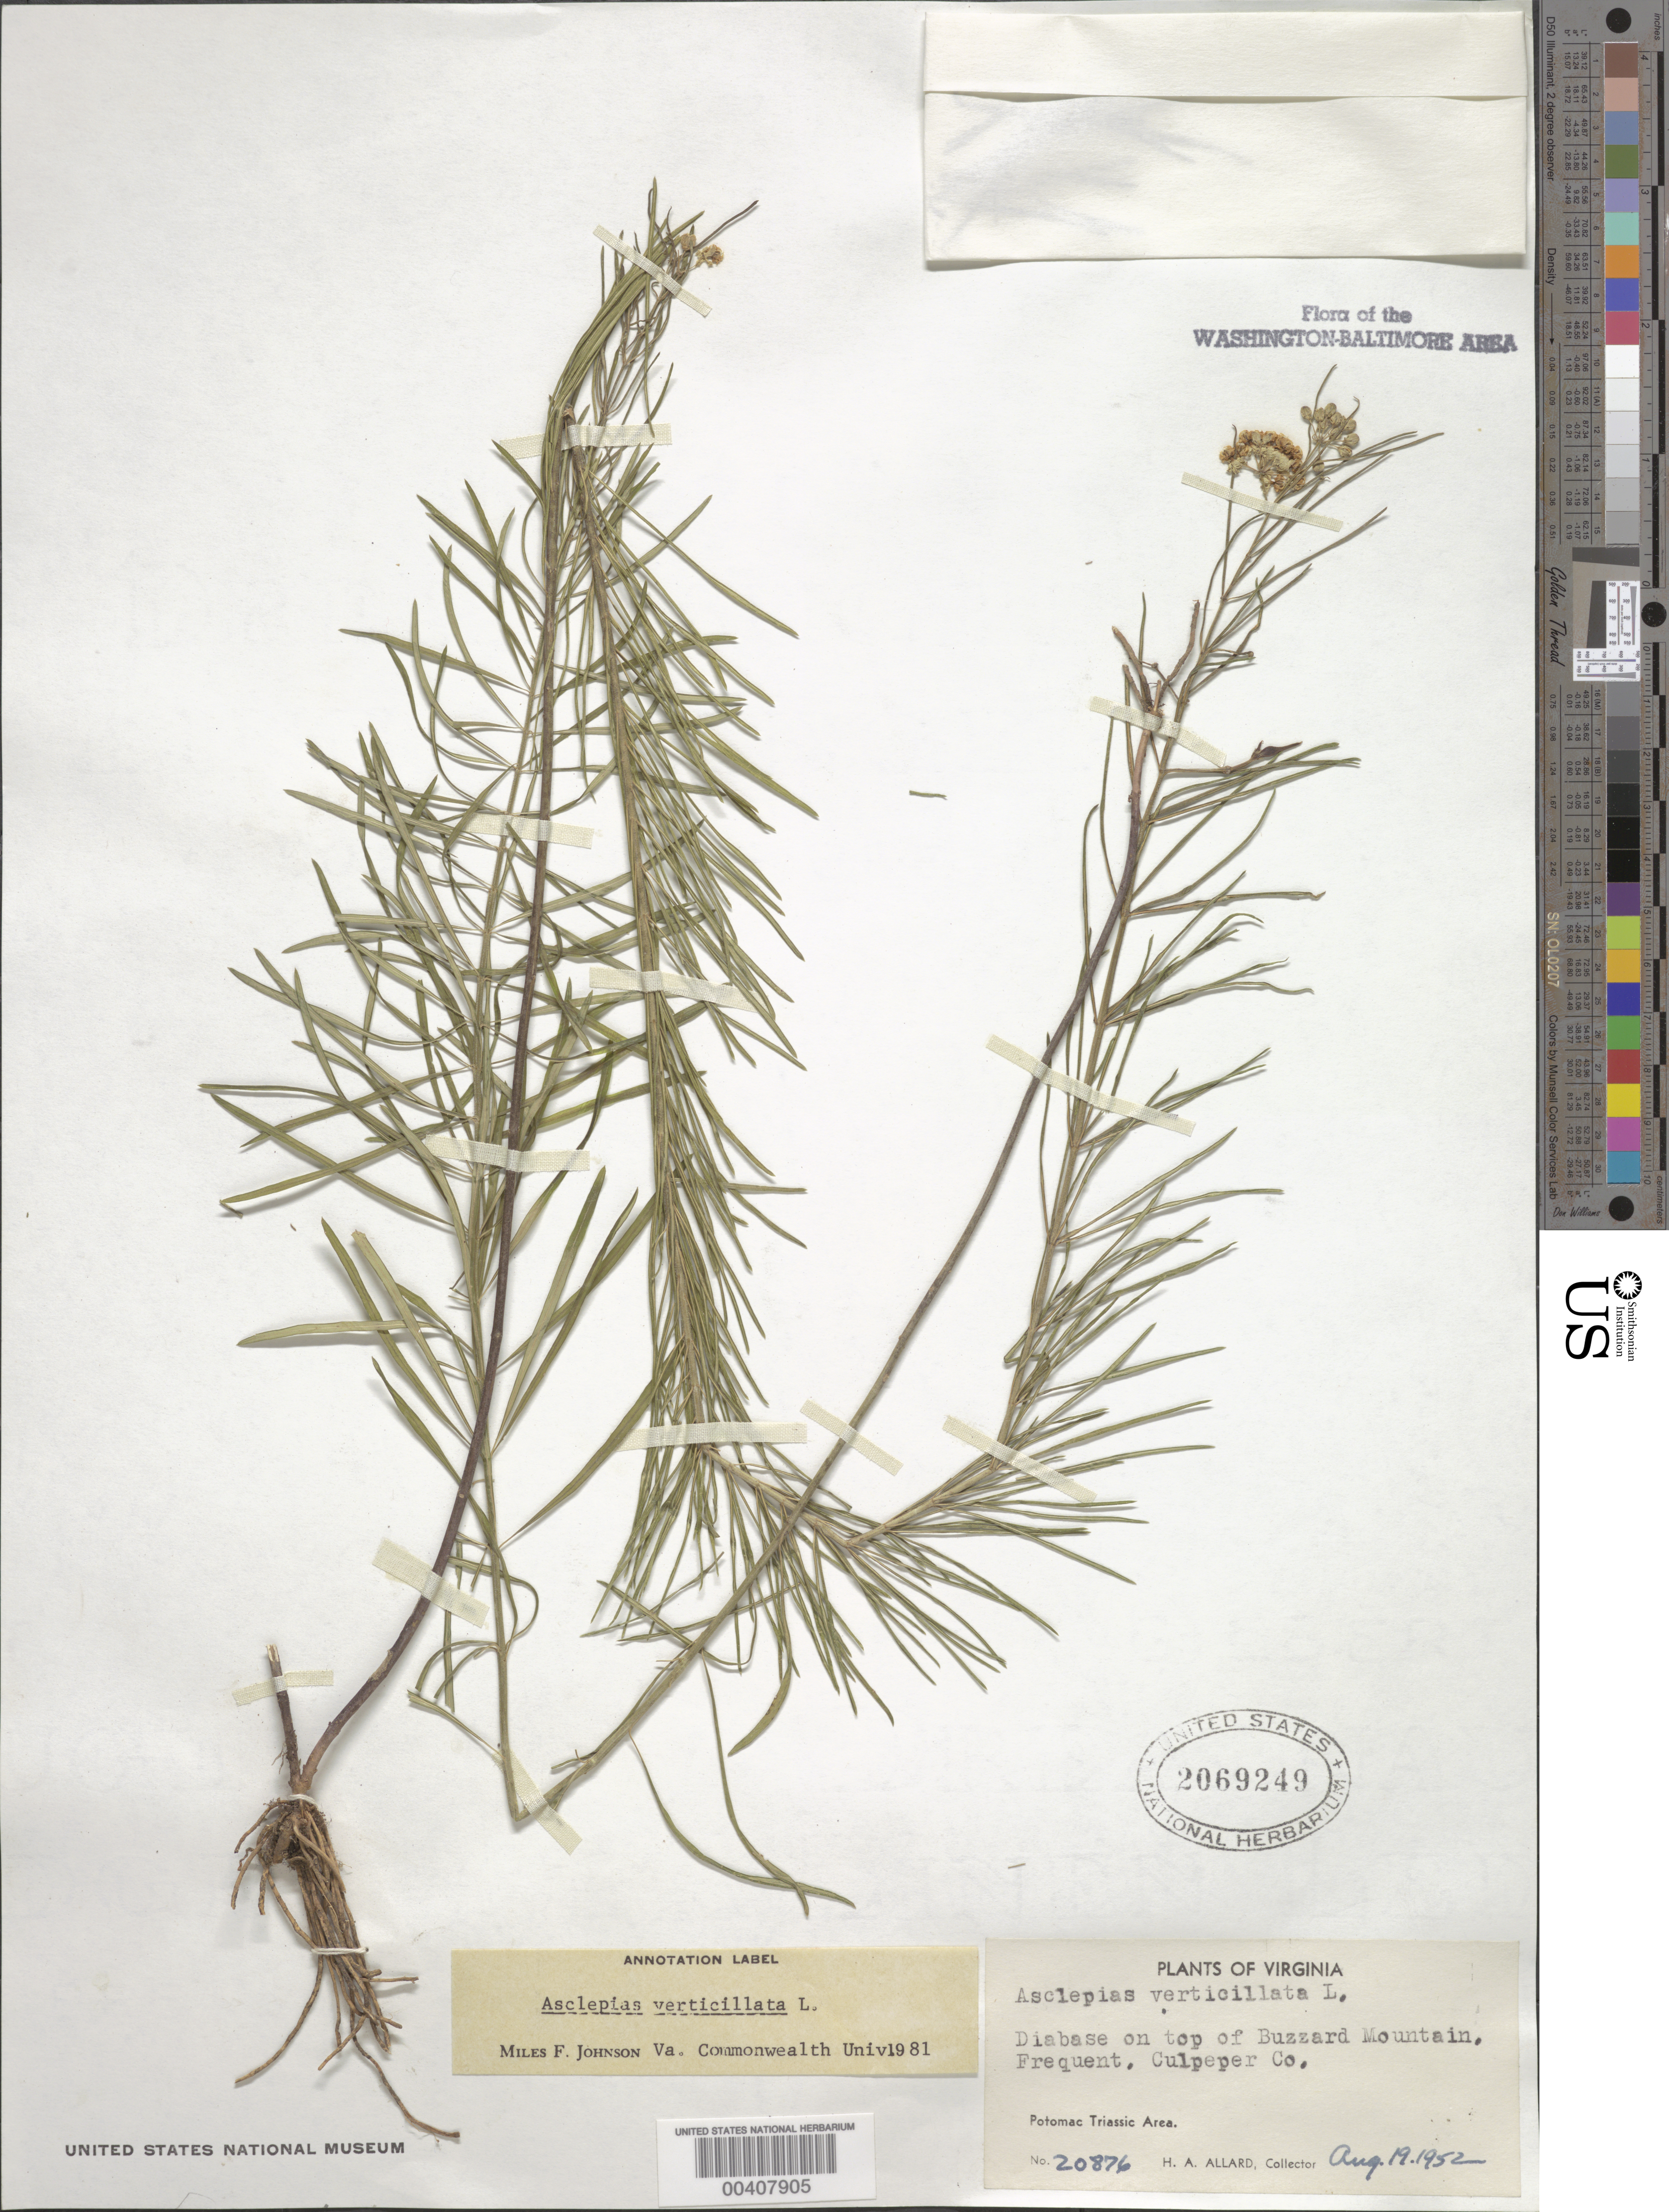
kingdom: Plantae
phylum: Tracheophyta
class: Magnoliopsida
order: Gentianales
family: Apocynaceae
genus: Asclepias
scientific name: Asclepias verticillata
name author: L.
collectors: H. A. Allard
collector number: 20876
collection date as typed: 19 Aug 1952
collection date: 1952-08-19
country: United States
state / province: Virginia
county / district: Culpeper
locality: Buzzard Mountain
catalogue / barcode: US 2069249